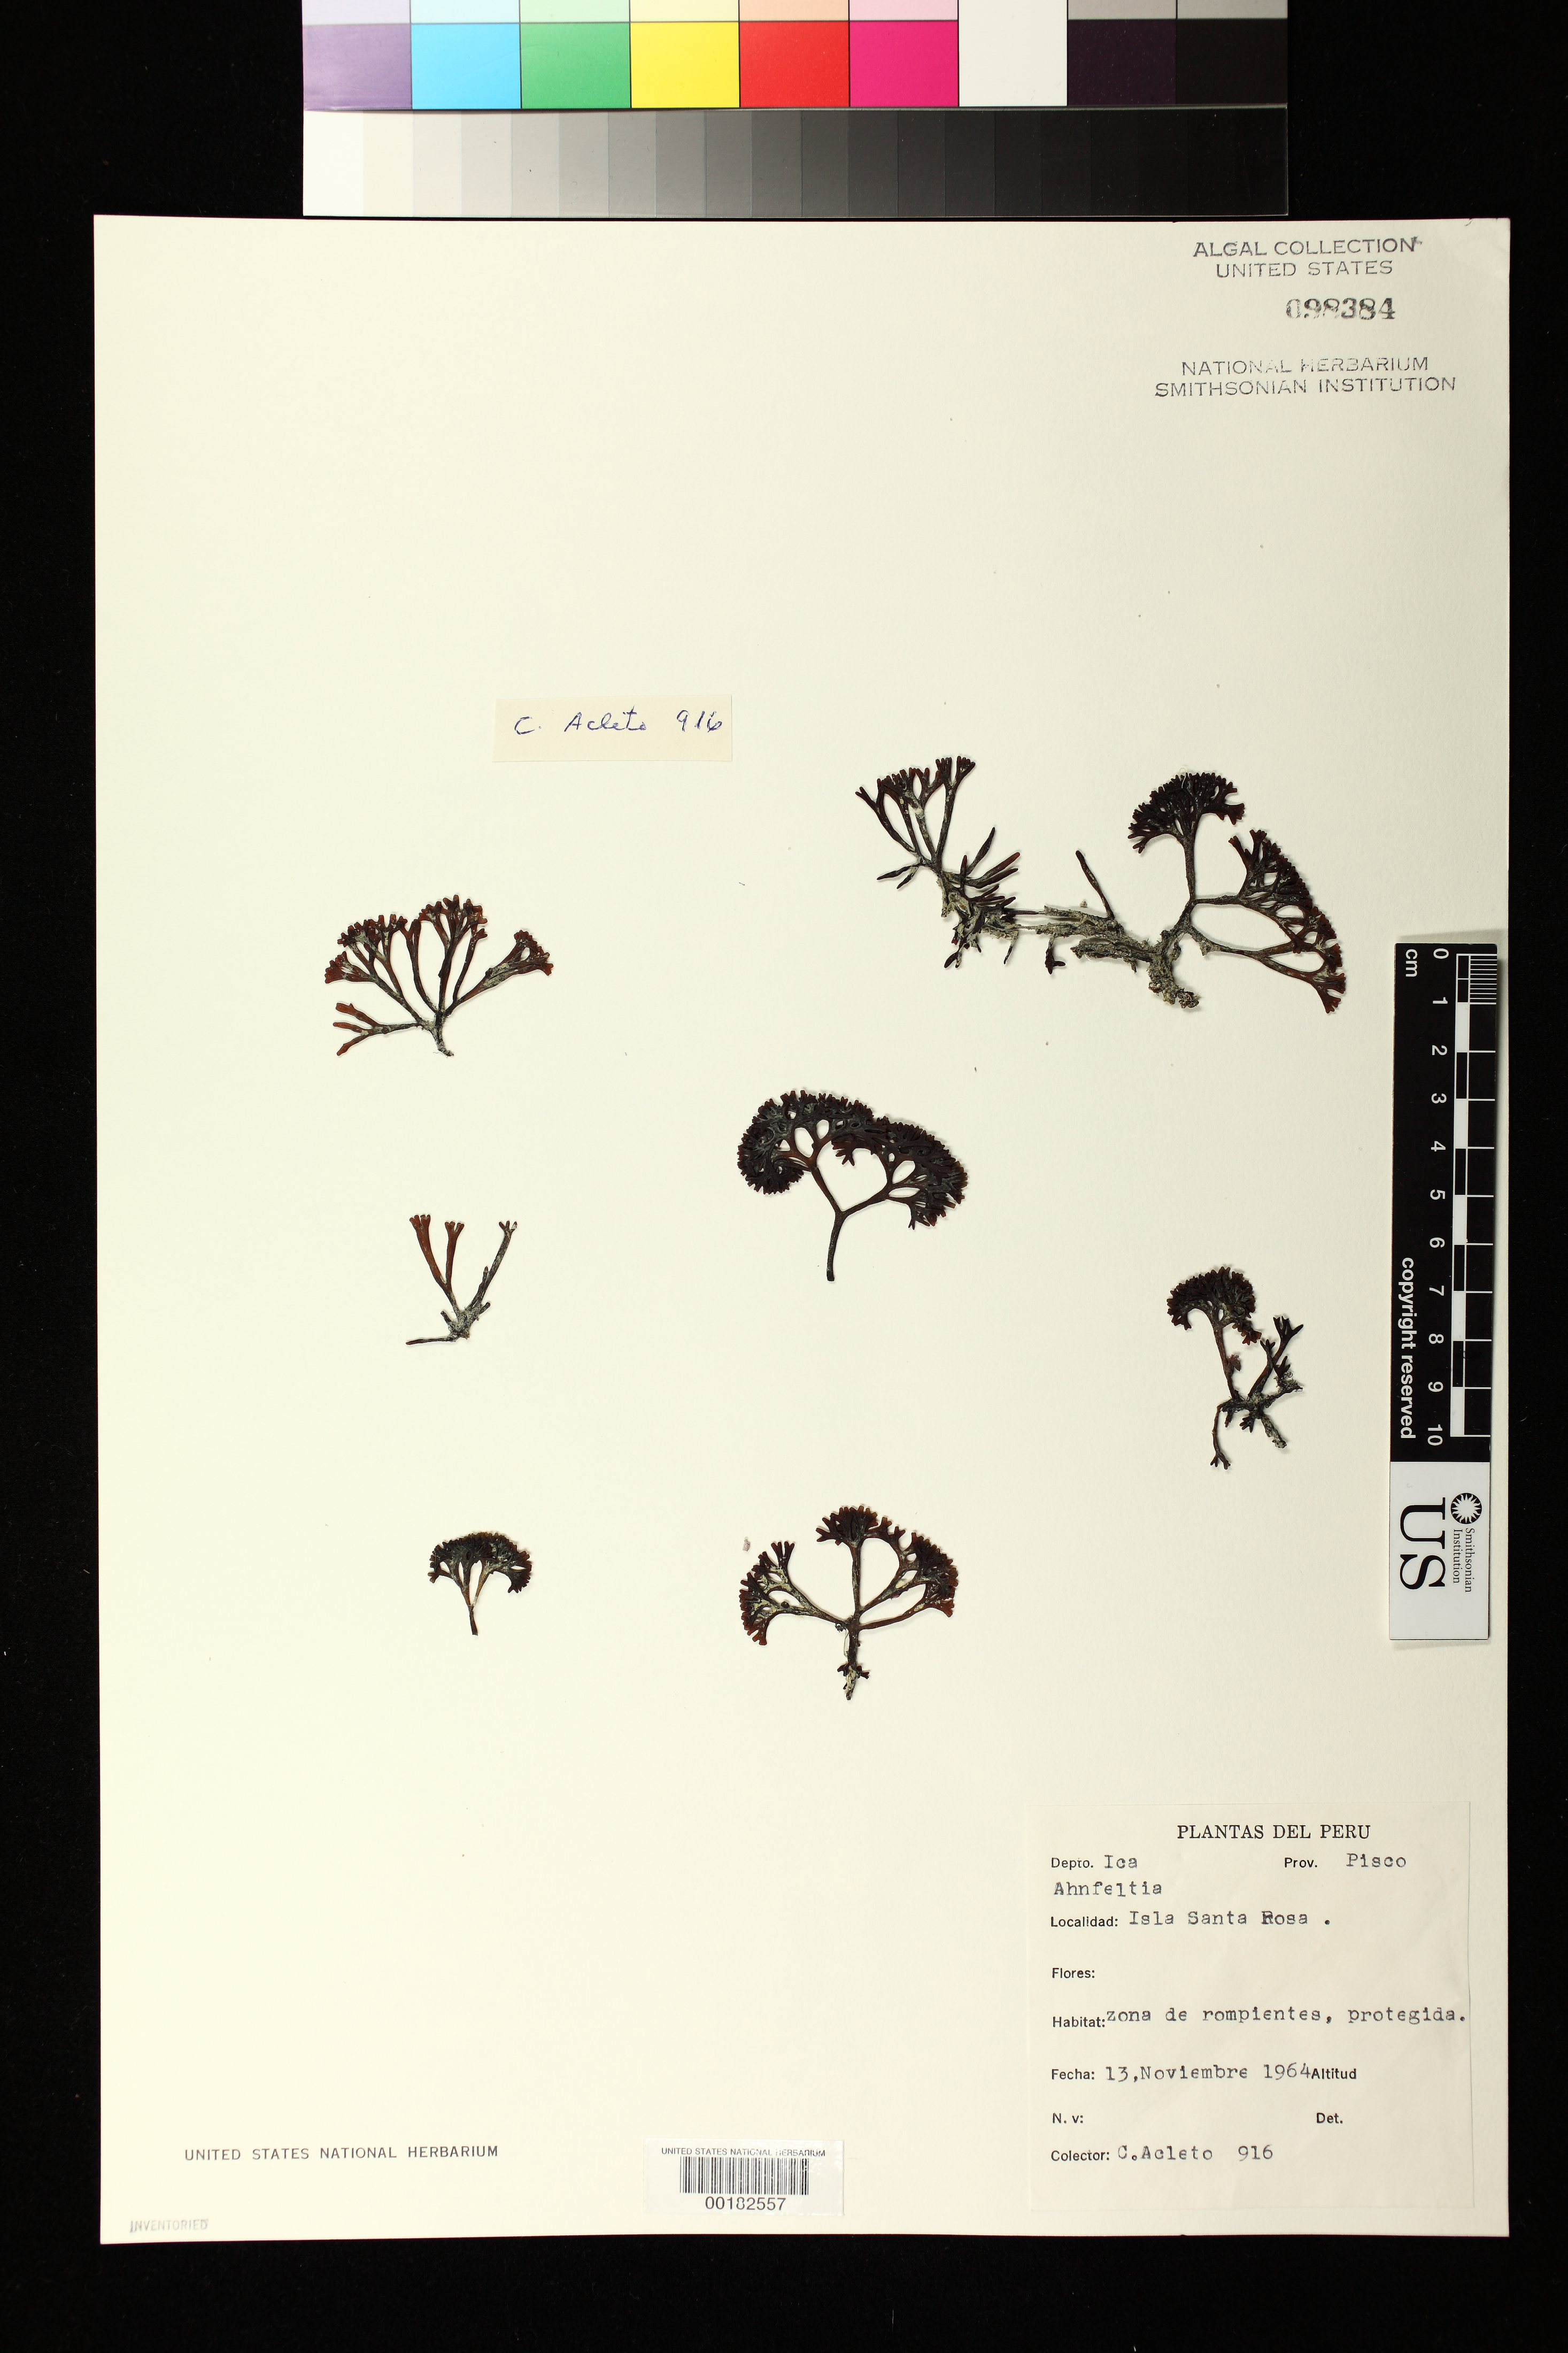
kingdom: Plantae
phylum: Rhodophyta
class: Florideophyceae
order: Ahnfeltiales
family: Ahnfeltiaceae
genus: Ahnfeltia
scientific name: Ahnfeltia sp.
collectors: C. Acleto O.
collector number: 916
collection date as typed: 13 Nov 1964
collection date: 1964-11-13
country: Peru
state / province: Ica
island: Isla Santa Rosa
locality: Isla Santa Rosa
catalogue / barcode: US 98384